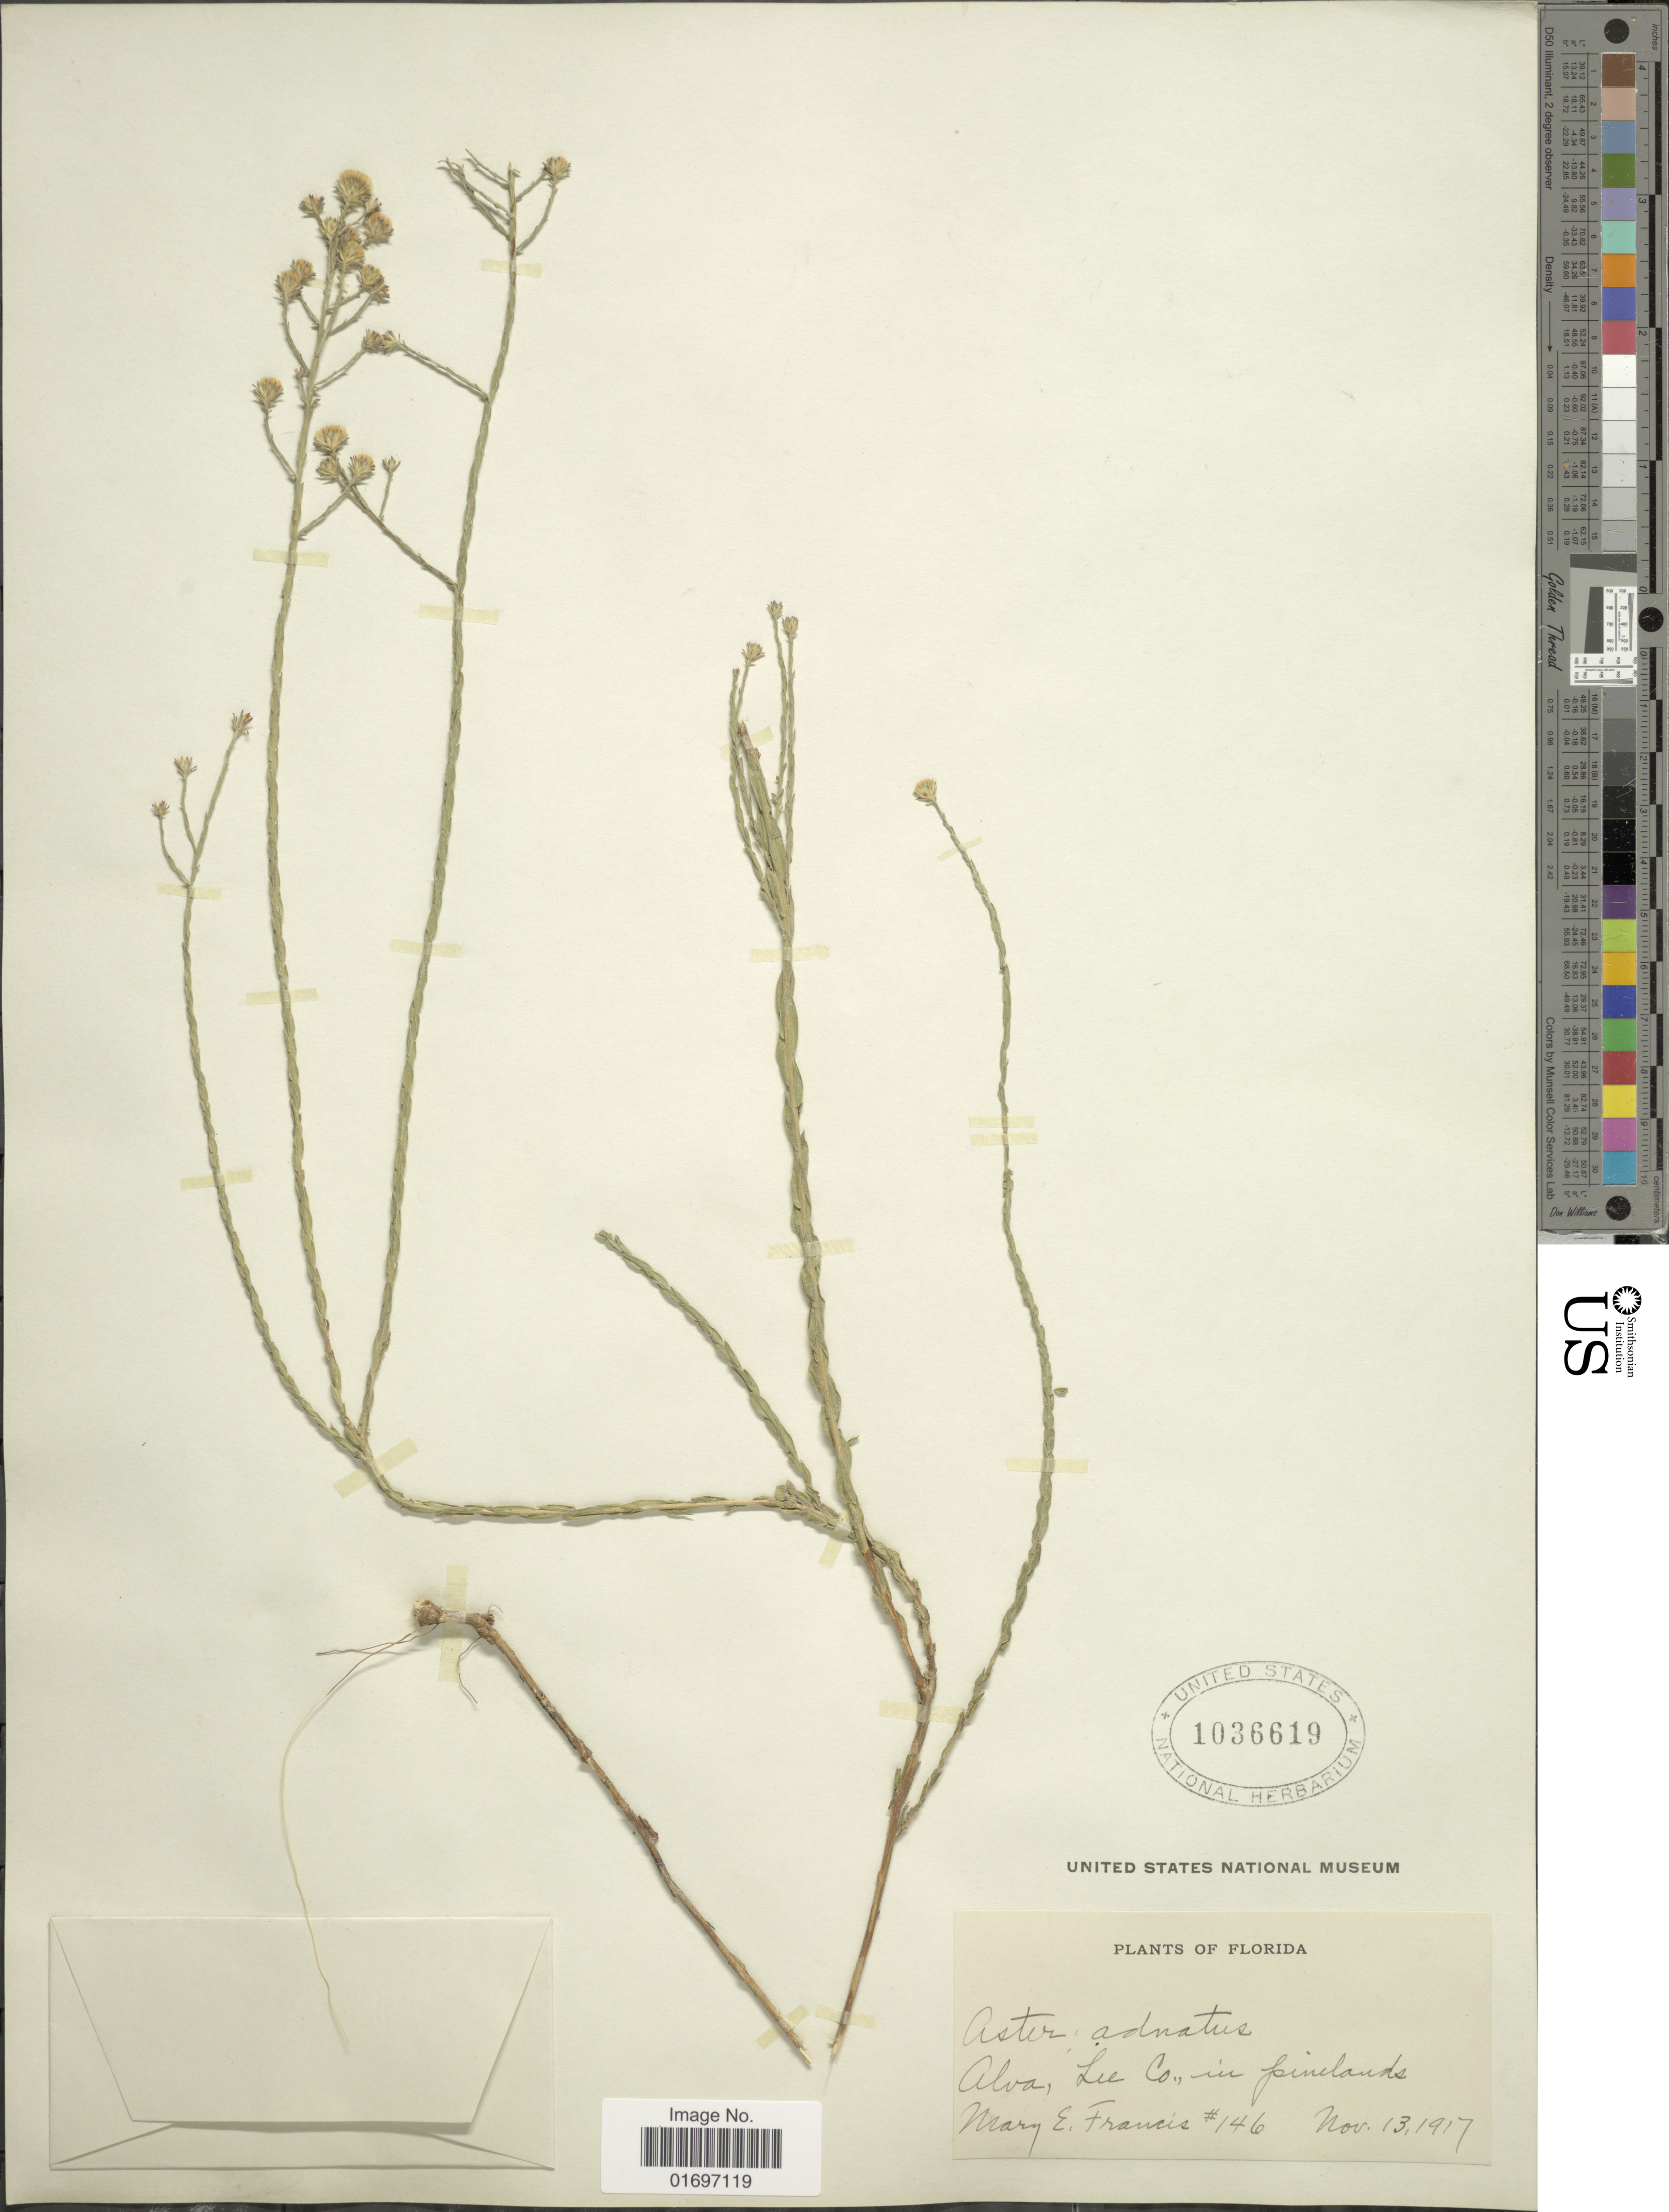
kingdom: Plantae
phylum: Tracheophyta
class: Magnoliopsida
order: Asterales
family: Asteraceae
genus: Symphyotrichum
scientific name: Symphyotrichum adnatum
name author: (Nutt.) G.L. Nesom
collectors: M. E. Francis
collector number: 146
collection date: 1917-11-13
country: United States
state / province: Florida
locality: Florida. Alva, Lee Co., in pinelands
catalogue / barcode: US 1036619